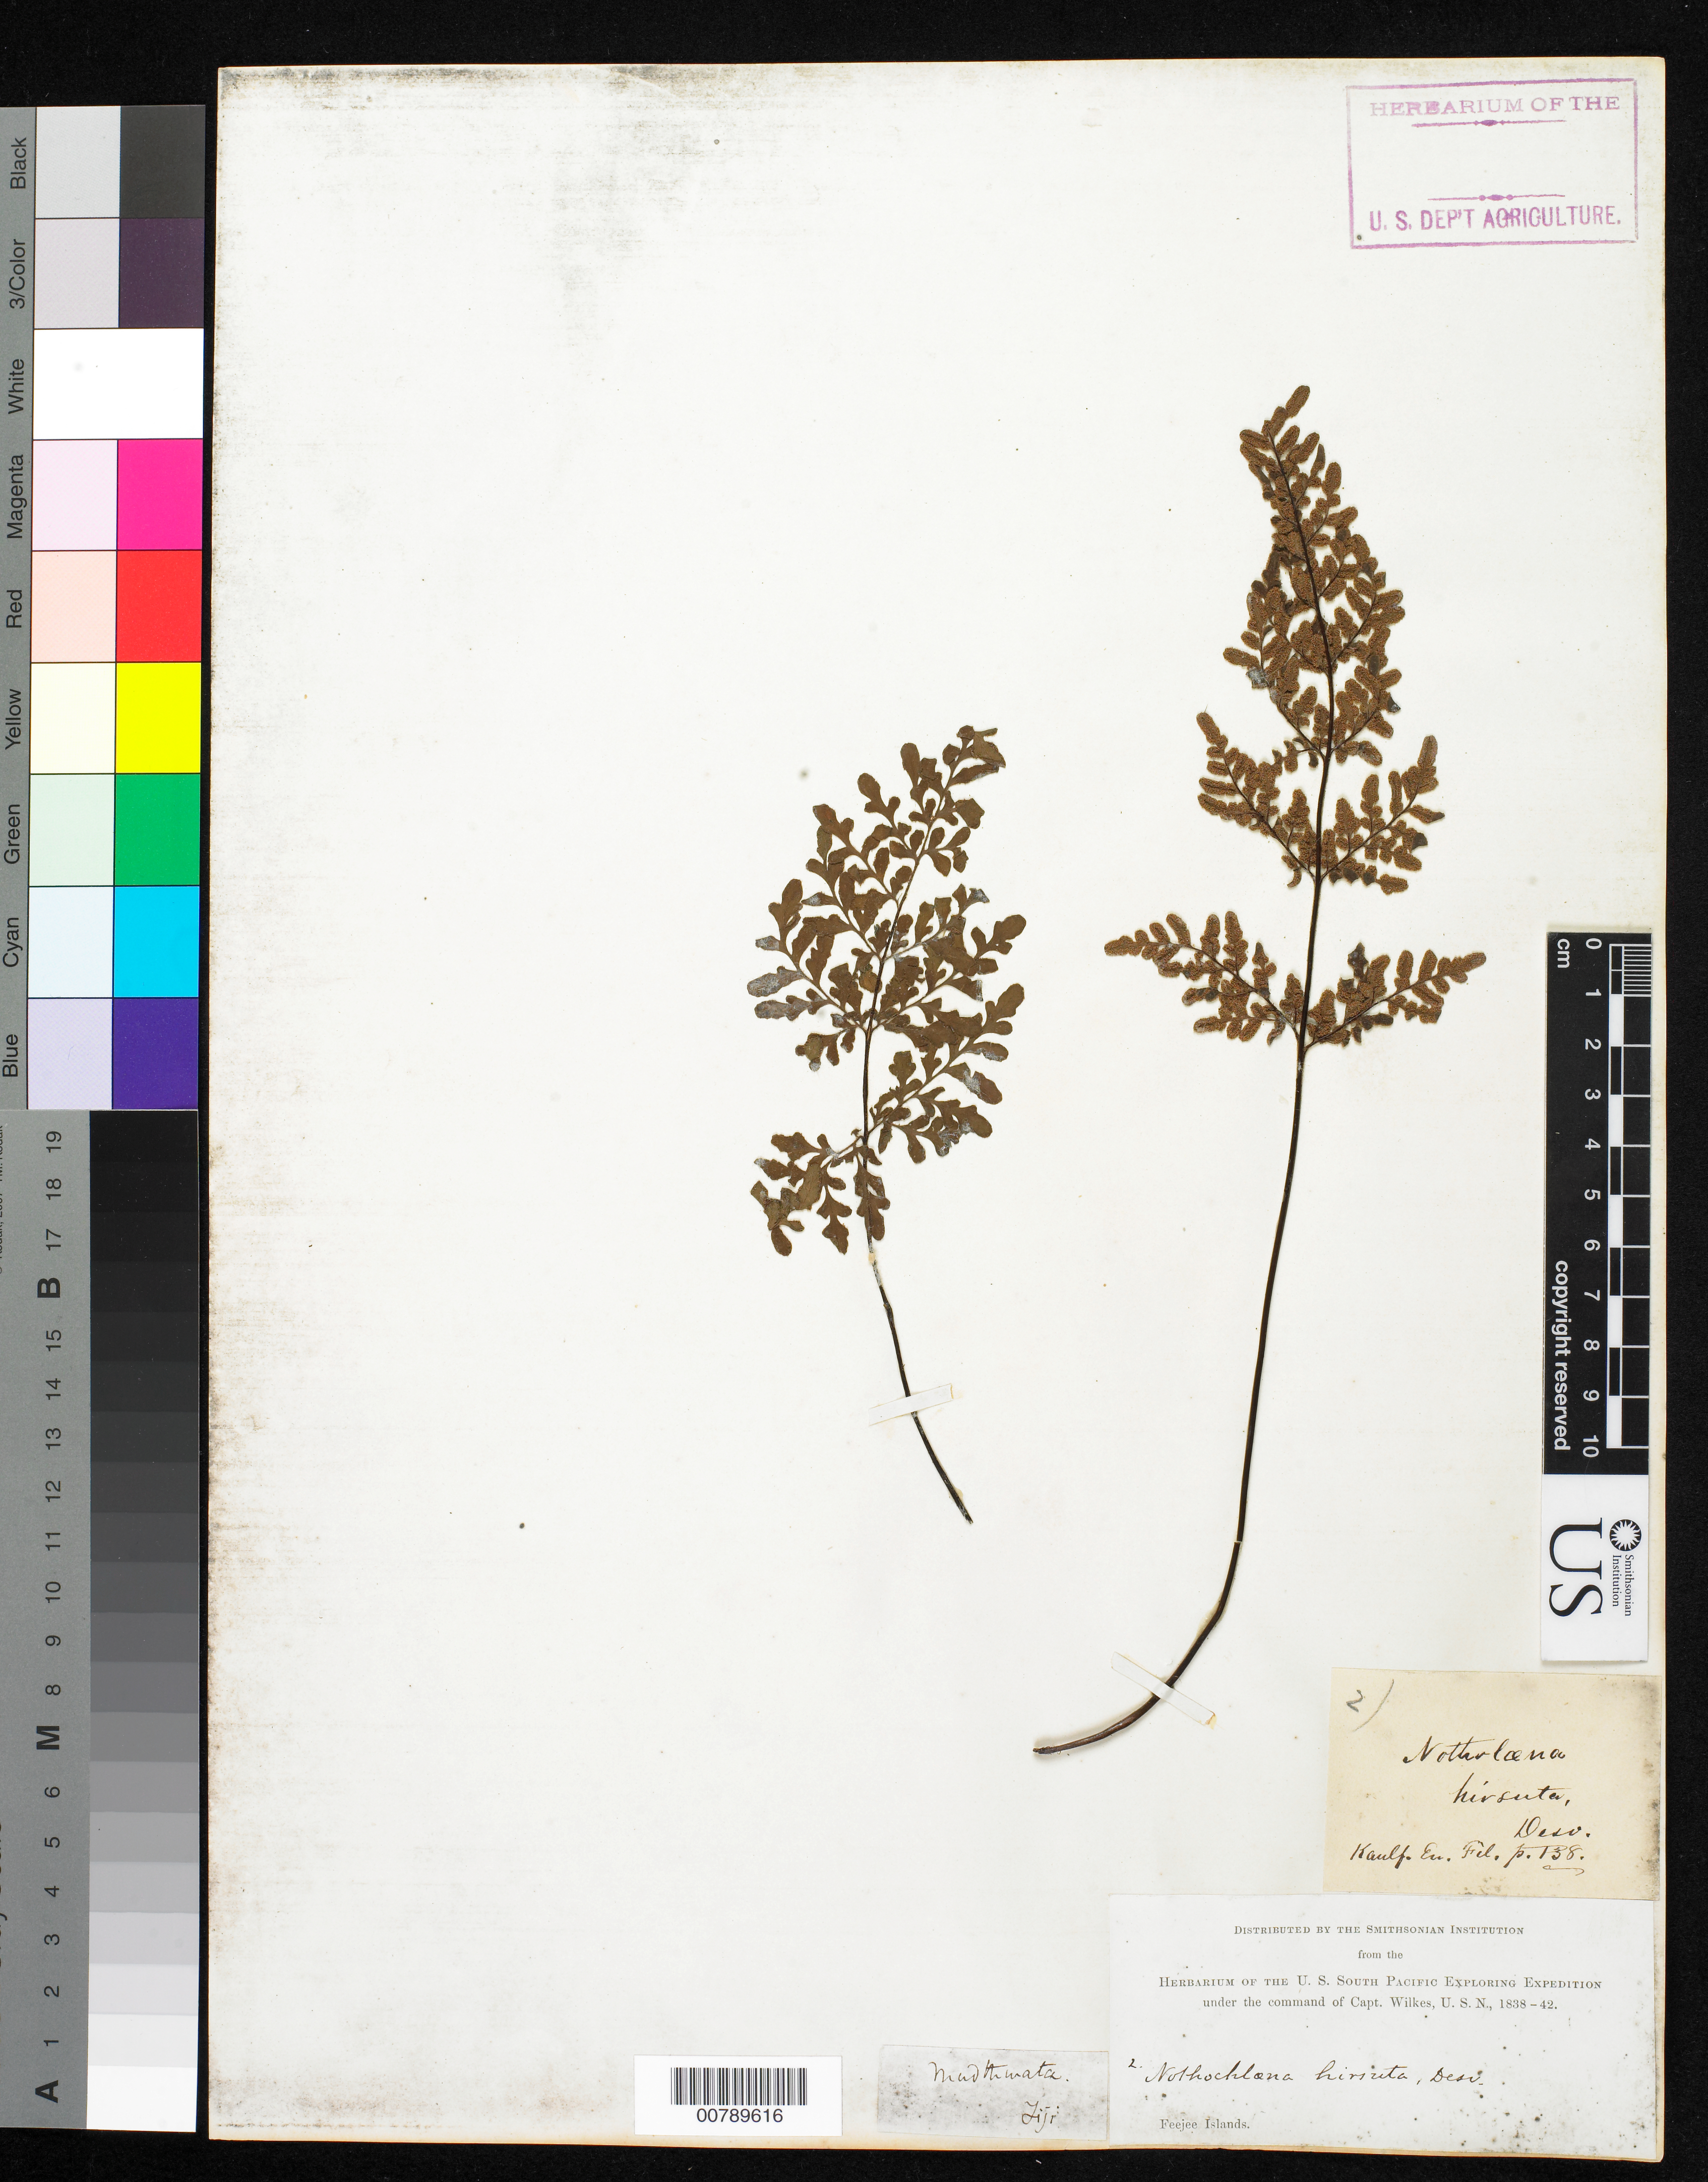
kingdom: Plantae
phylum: Tracheophyta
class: Polypodiopsida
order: Polypodiales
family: Pteridaceae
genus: Cheilanthes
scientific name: Cheilanthes hirsuta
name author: Link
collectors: Wilkes Explor. Exped.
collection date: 1838/1842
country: Fiji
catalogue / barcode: US 98647